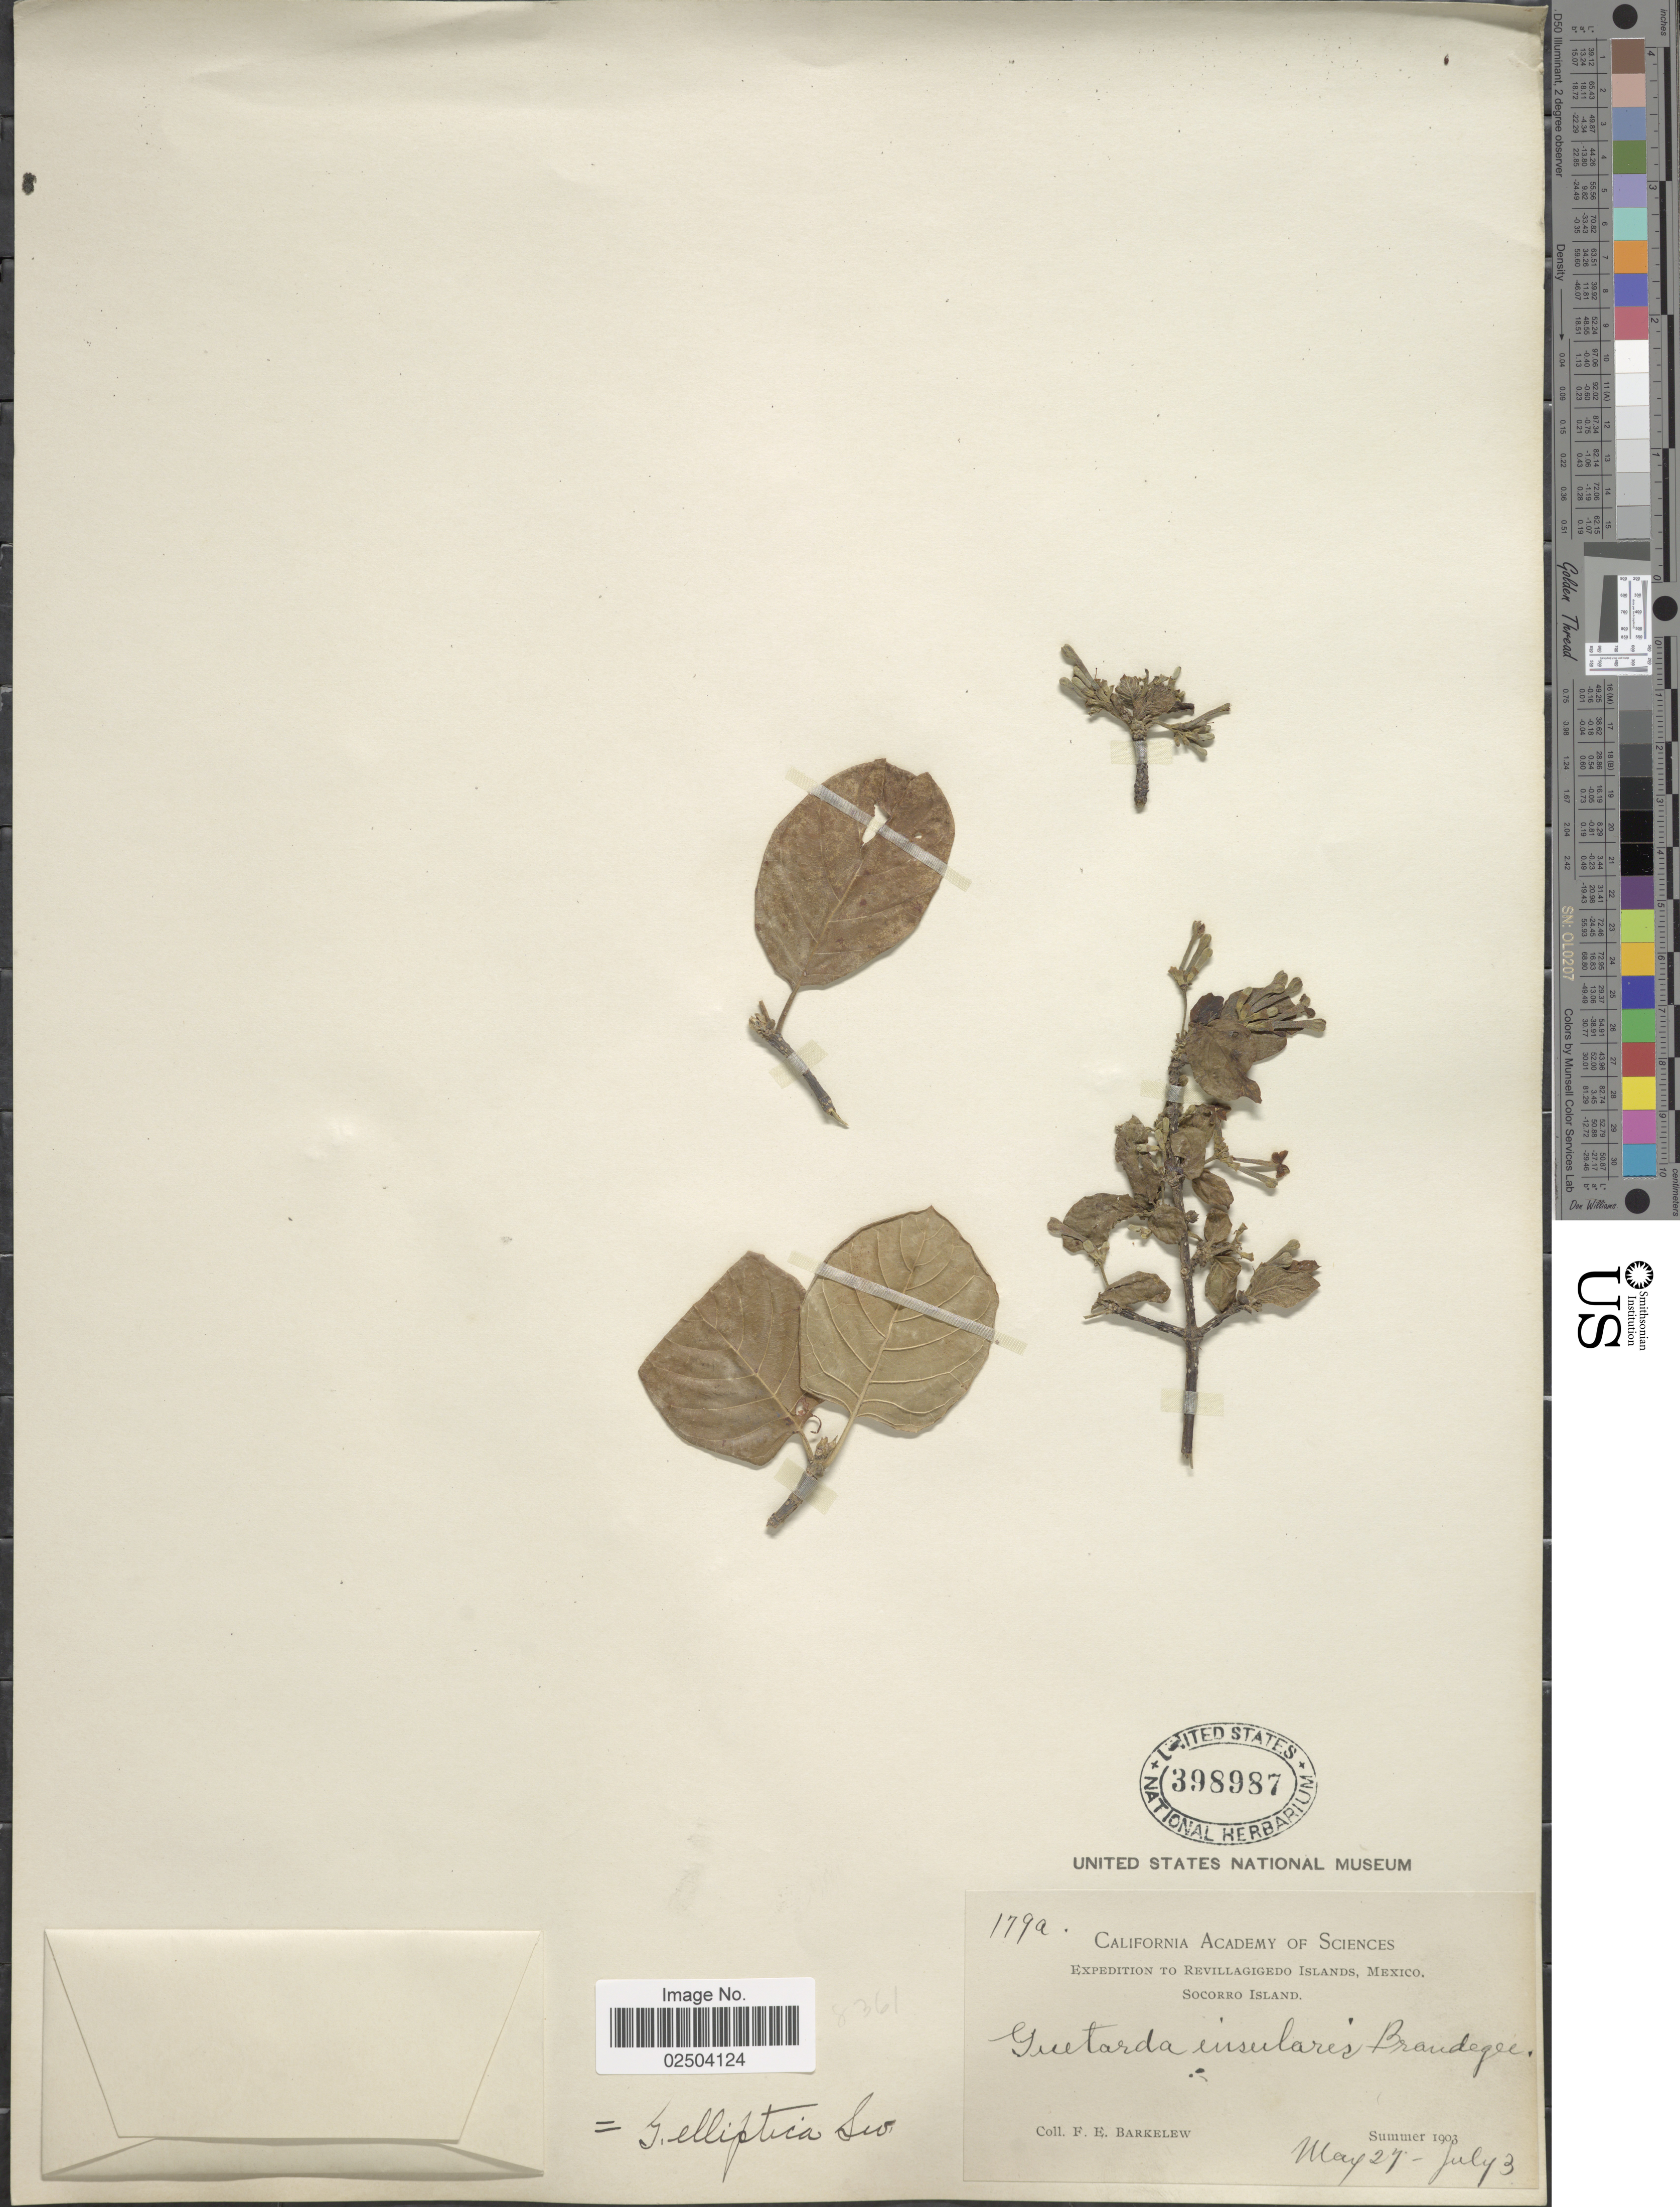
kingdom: Plantae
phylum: Tracheophyta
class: Magnoliopsida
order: Gentianales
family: Rubiaceae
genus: Guettarda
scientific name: Guettarda elliptica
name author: Sw.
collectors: F. Barkelew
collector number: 179a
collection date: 1903-05-27/1903-07-03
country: Mexico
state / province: Colima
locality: Revillagigedo Islands. Socorro Island.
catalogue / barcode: US 398987